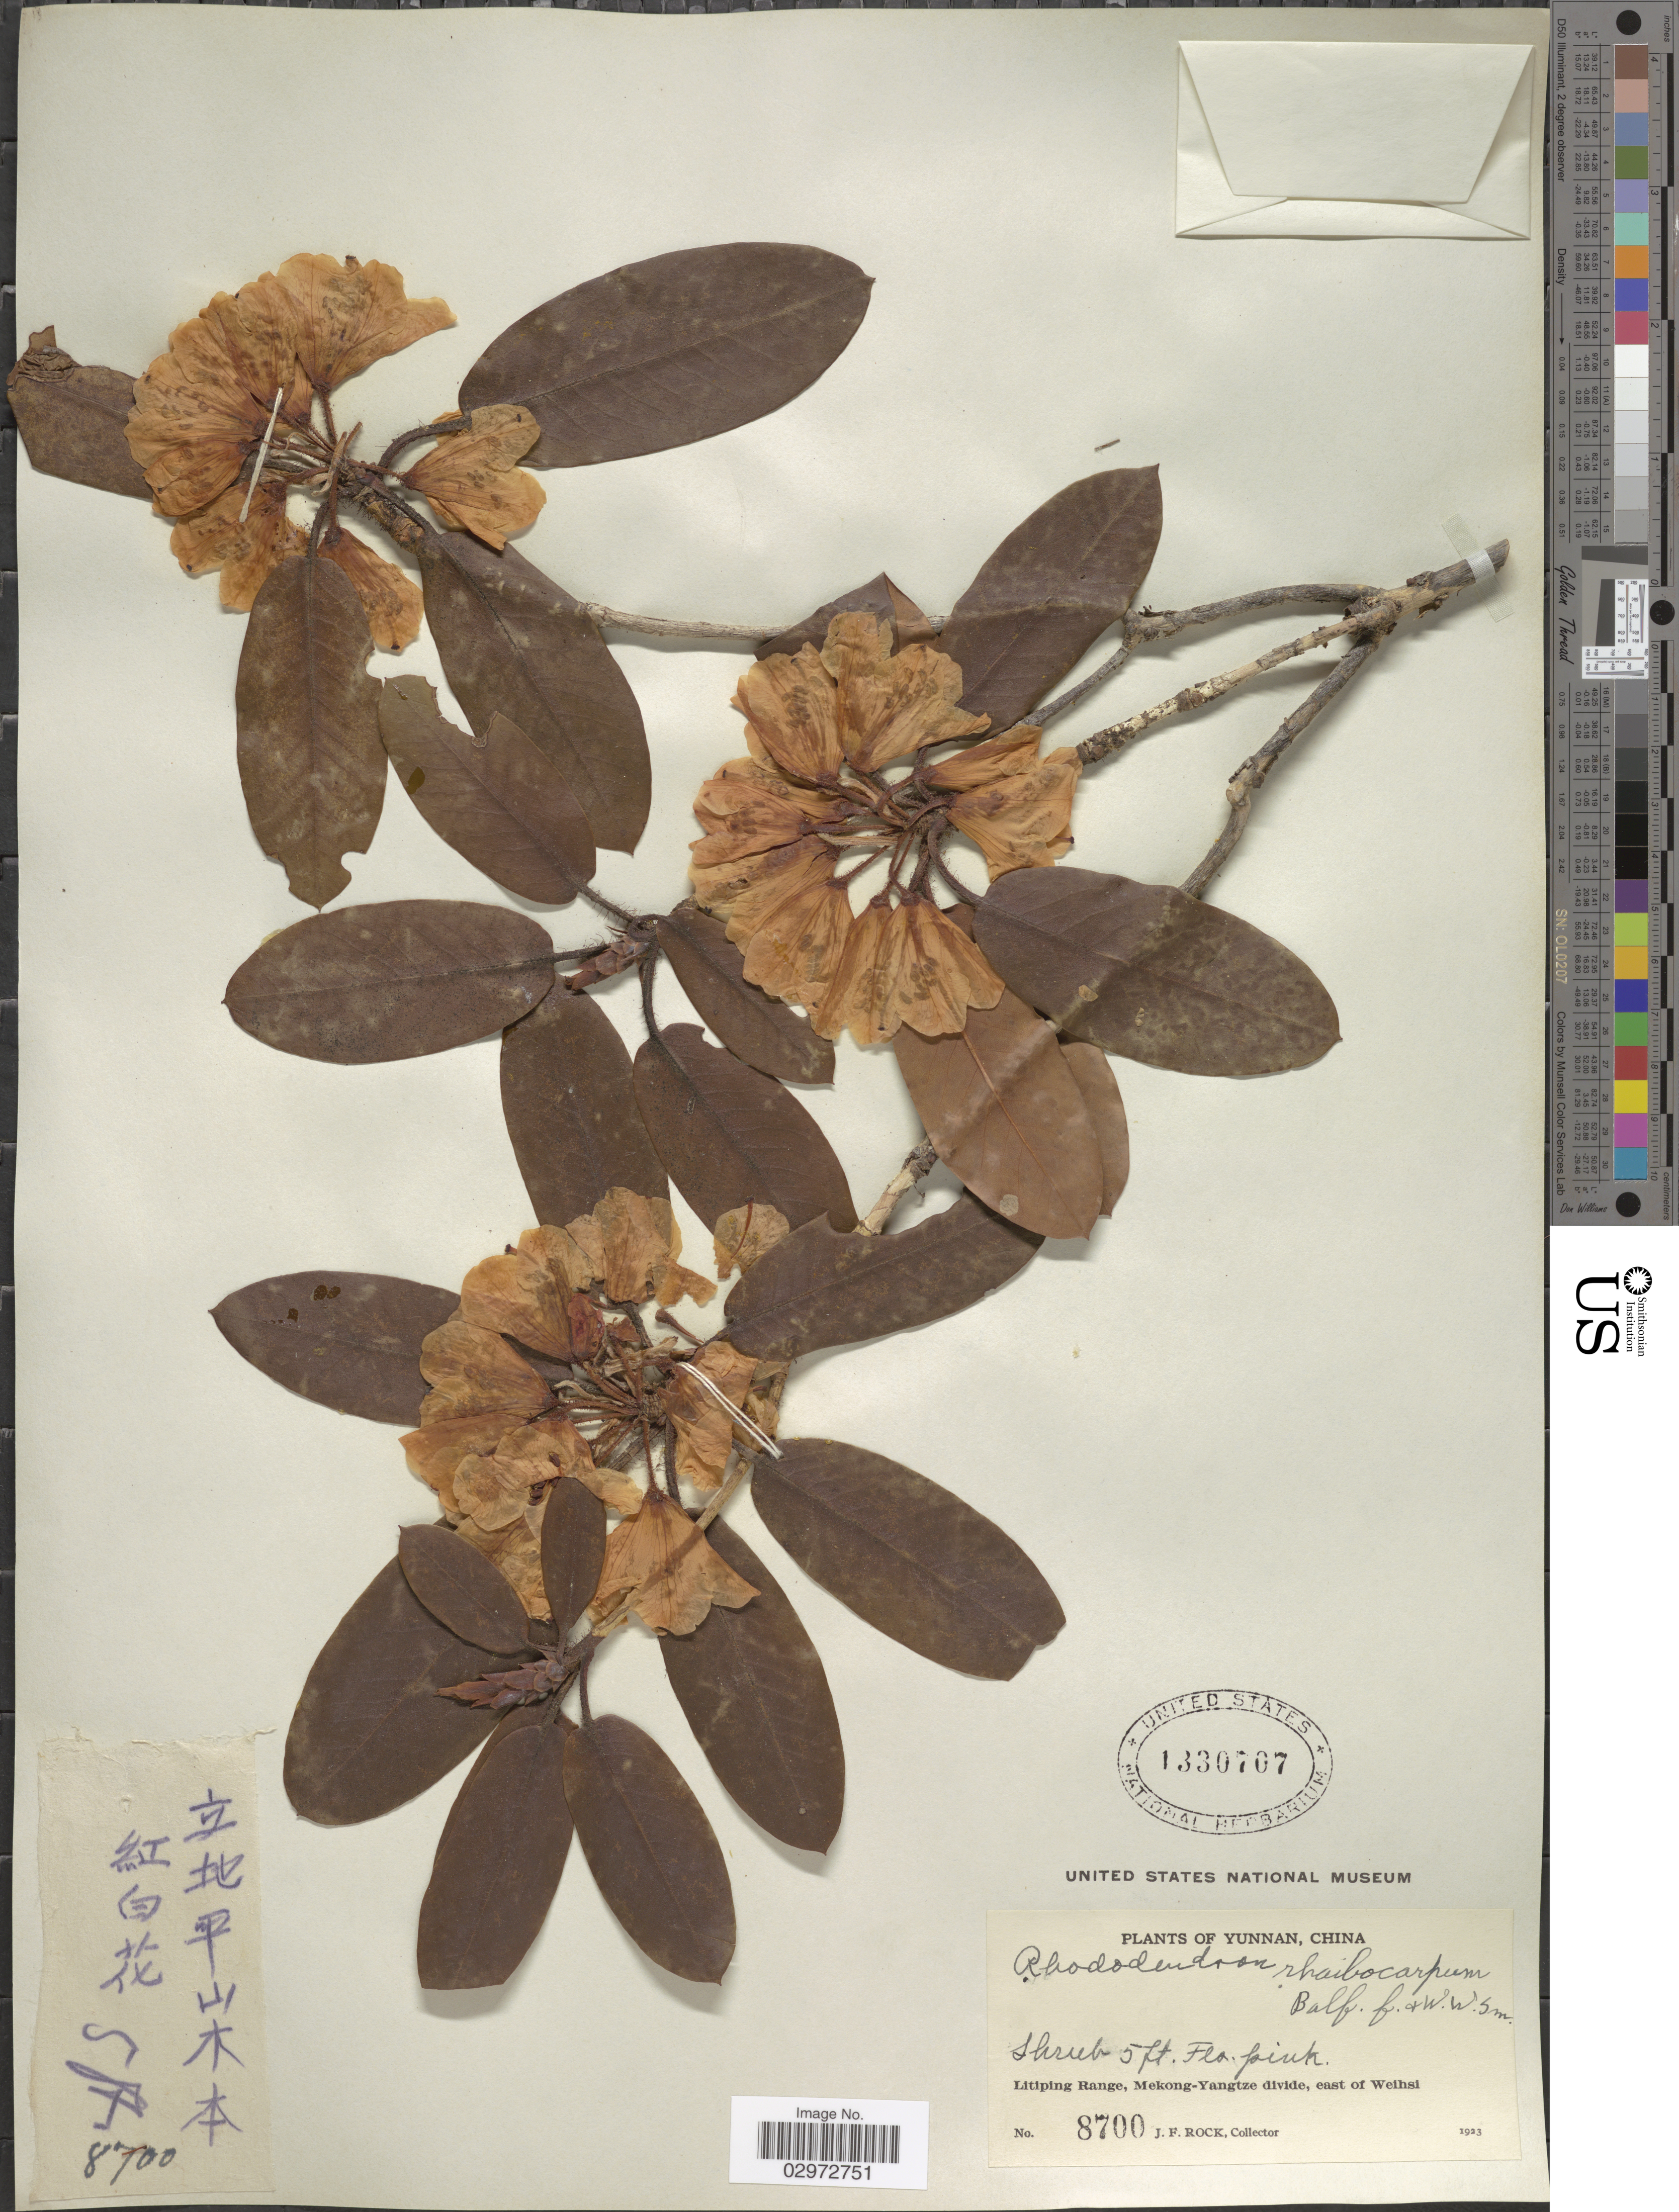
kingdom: Plantae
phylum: Tracheophyta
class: Magnoliopsida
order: Ericales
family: Ericaceae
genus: Rhododendron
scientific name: Rhododendron rhaibocarpum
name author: Balf. f. & W.W. Sm.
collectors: J. Rock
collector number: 8700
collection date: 1923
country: China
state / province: Yunnan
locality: Litiping Range, Mekong-Yangtze divide, east of Weihsi.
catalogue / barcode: US 1330707